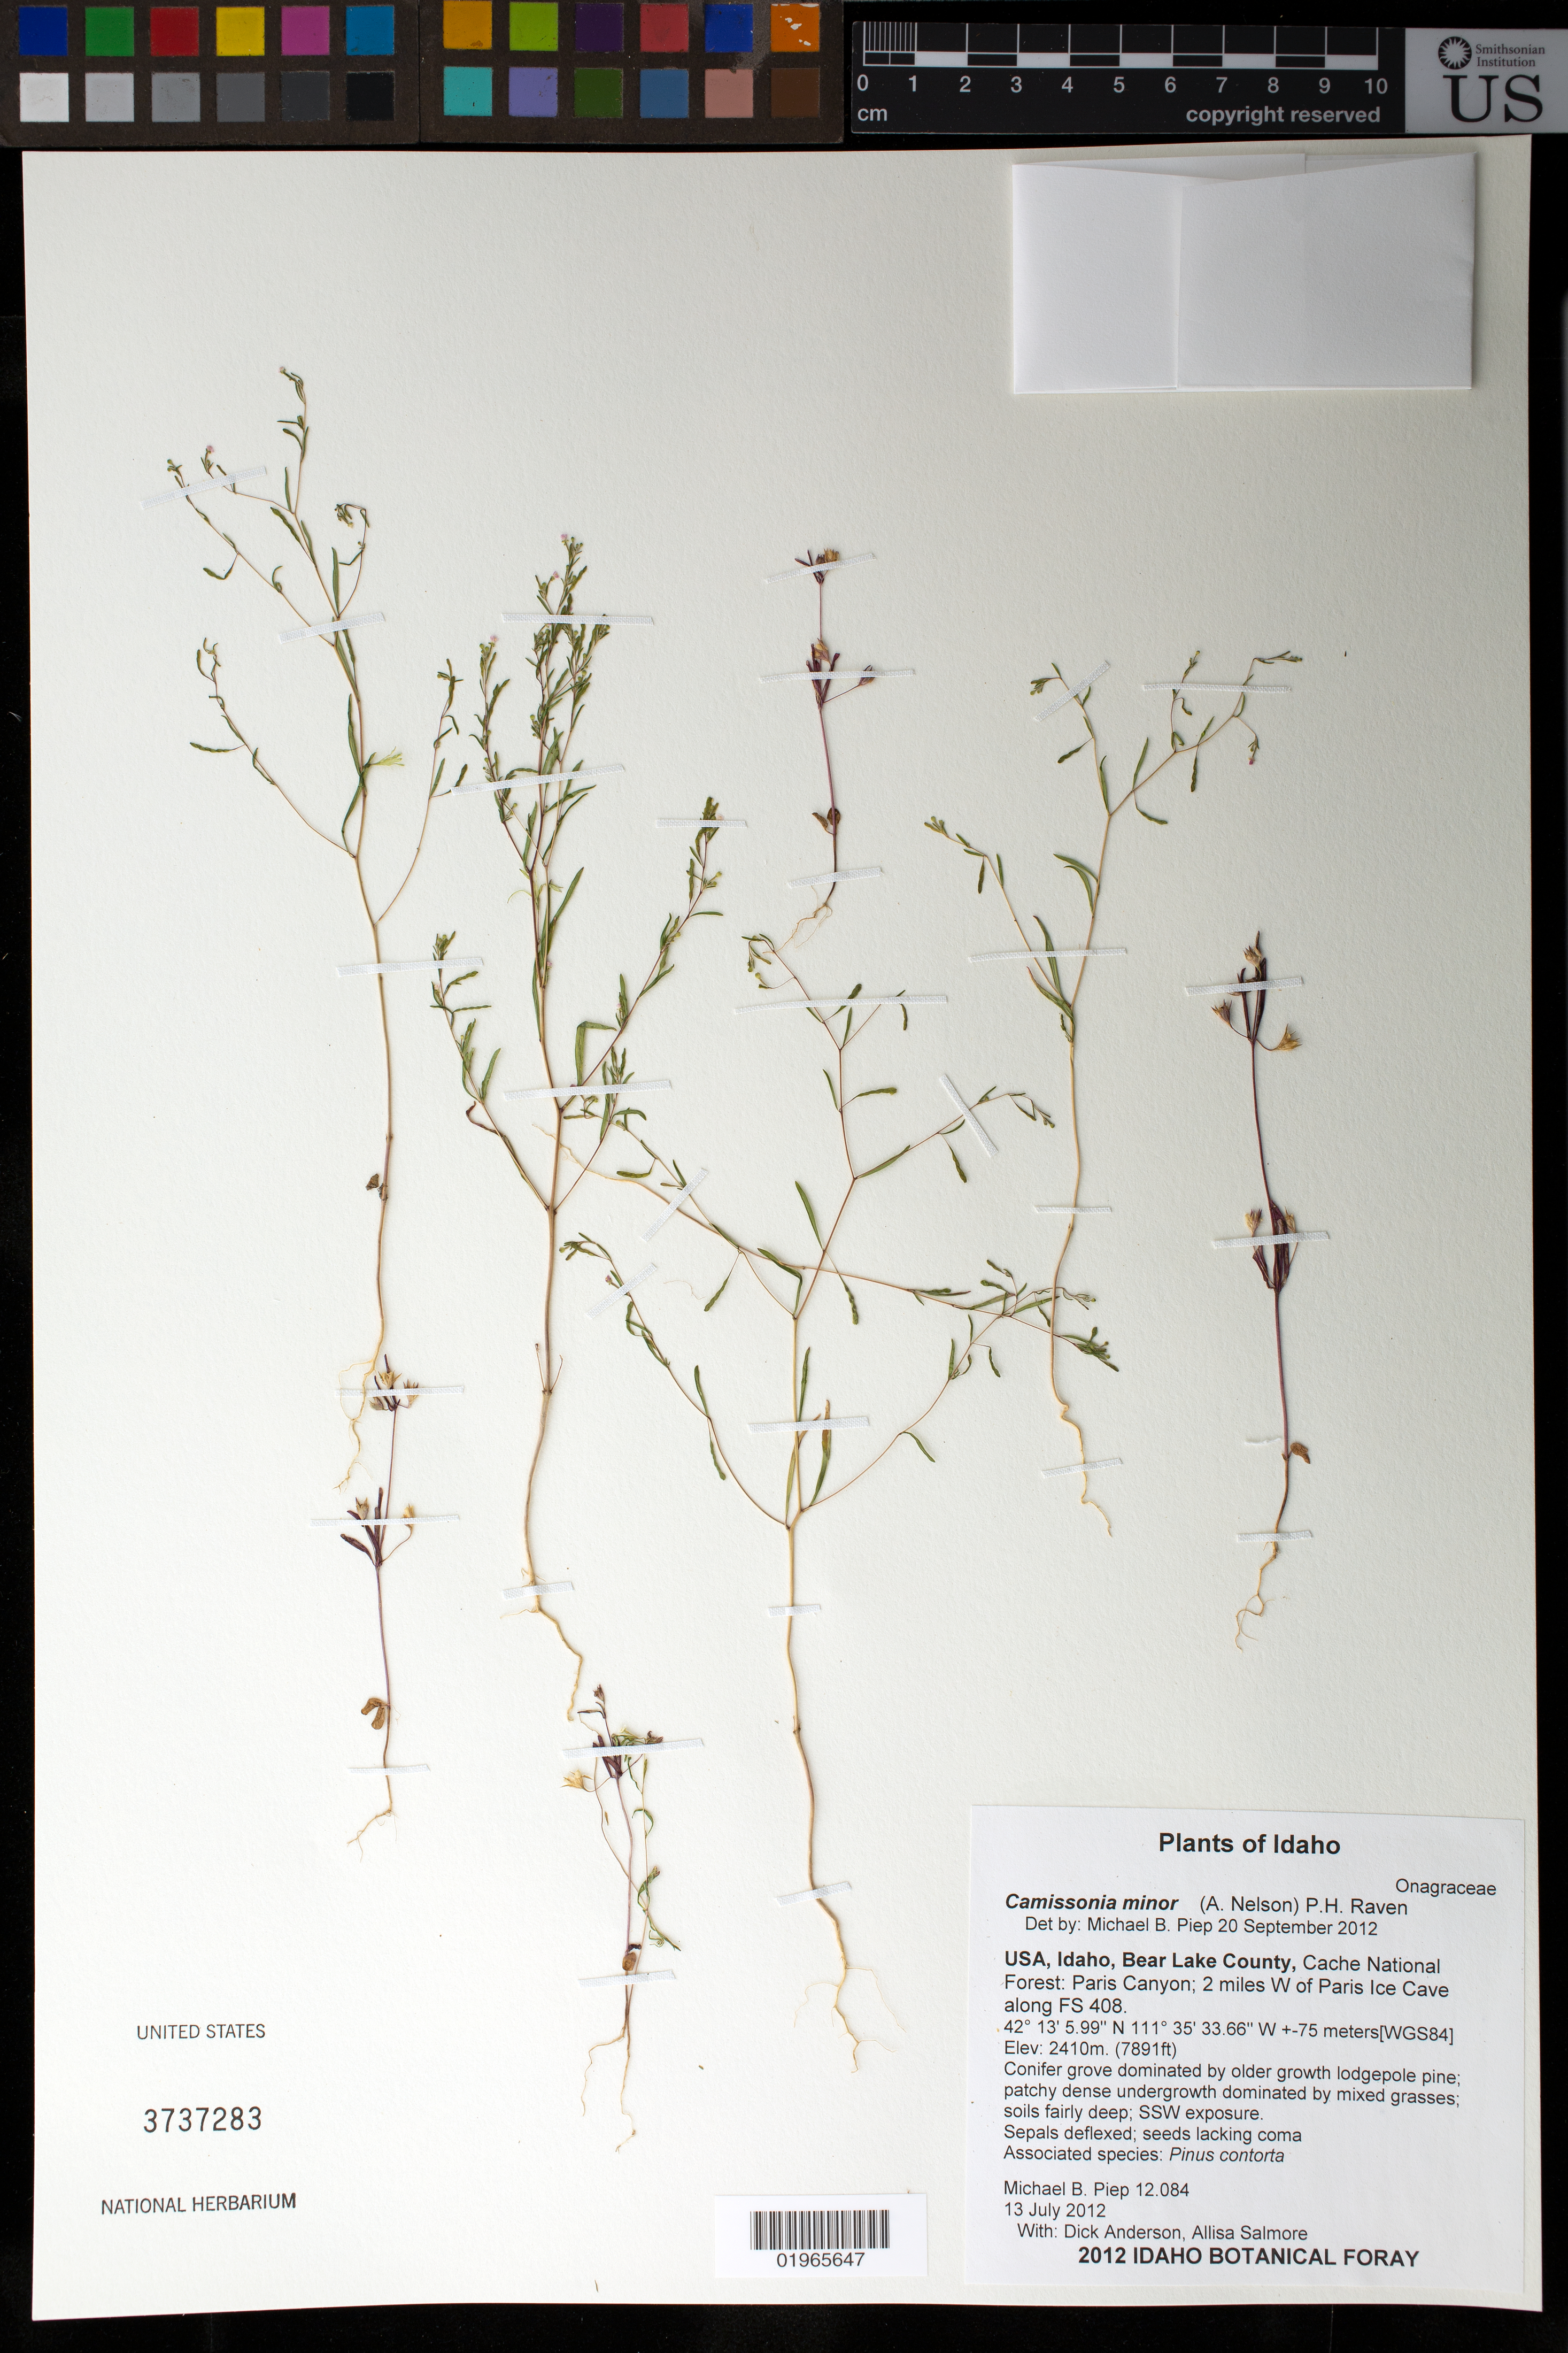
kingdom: Plantae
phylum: Tracheophyta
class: Magnoliopsida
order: Myrtales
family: Onagraceae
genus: Eremothera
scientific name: Eremothera minor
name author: (A. Nelson) W.L. Wagner & Hoch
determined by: Wagner, W. L., (BOT), Smithsonian Institution - National Museum of Natural History (UNITED STATES)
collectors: M. Piep, D. Anderson & A. Salmore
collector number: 12.084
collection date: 2012-07-13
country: United States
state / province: Idaho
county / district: Bear Lake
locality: Cache National Forest: Paris Canyon; 2 miles W of Paris Ice Cave along FS 408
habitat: Conifer grove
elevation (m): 2410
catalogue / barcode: US 3737283